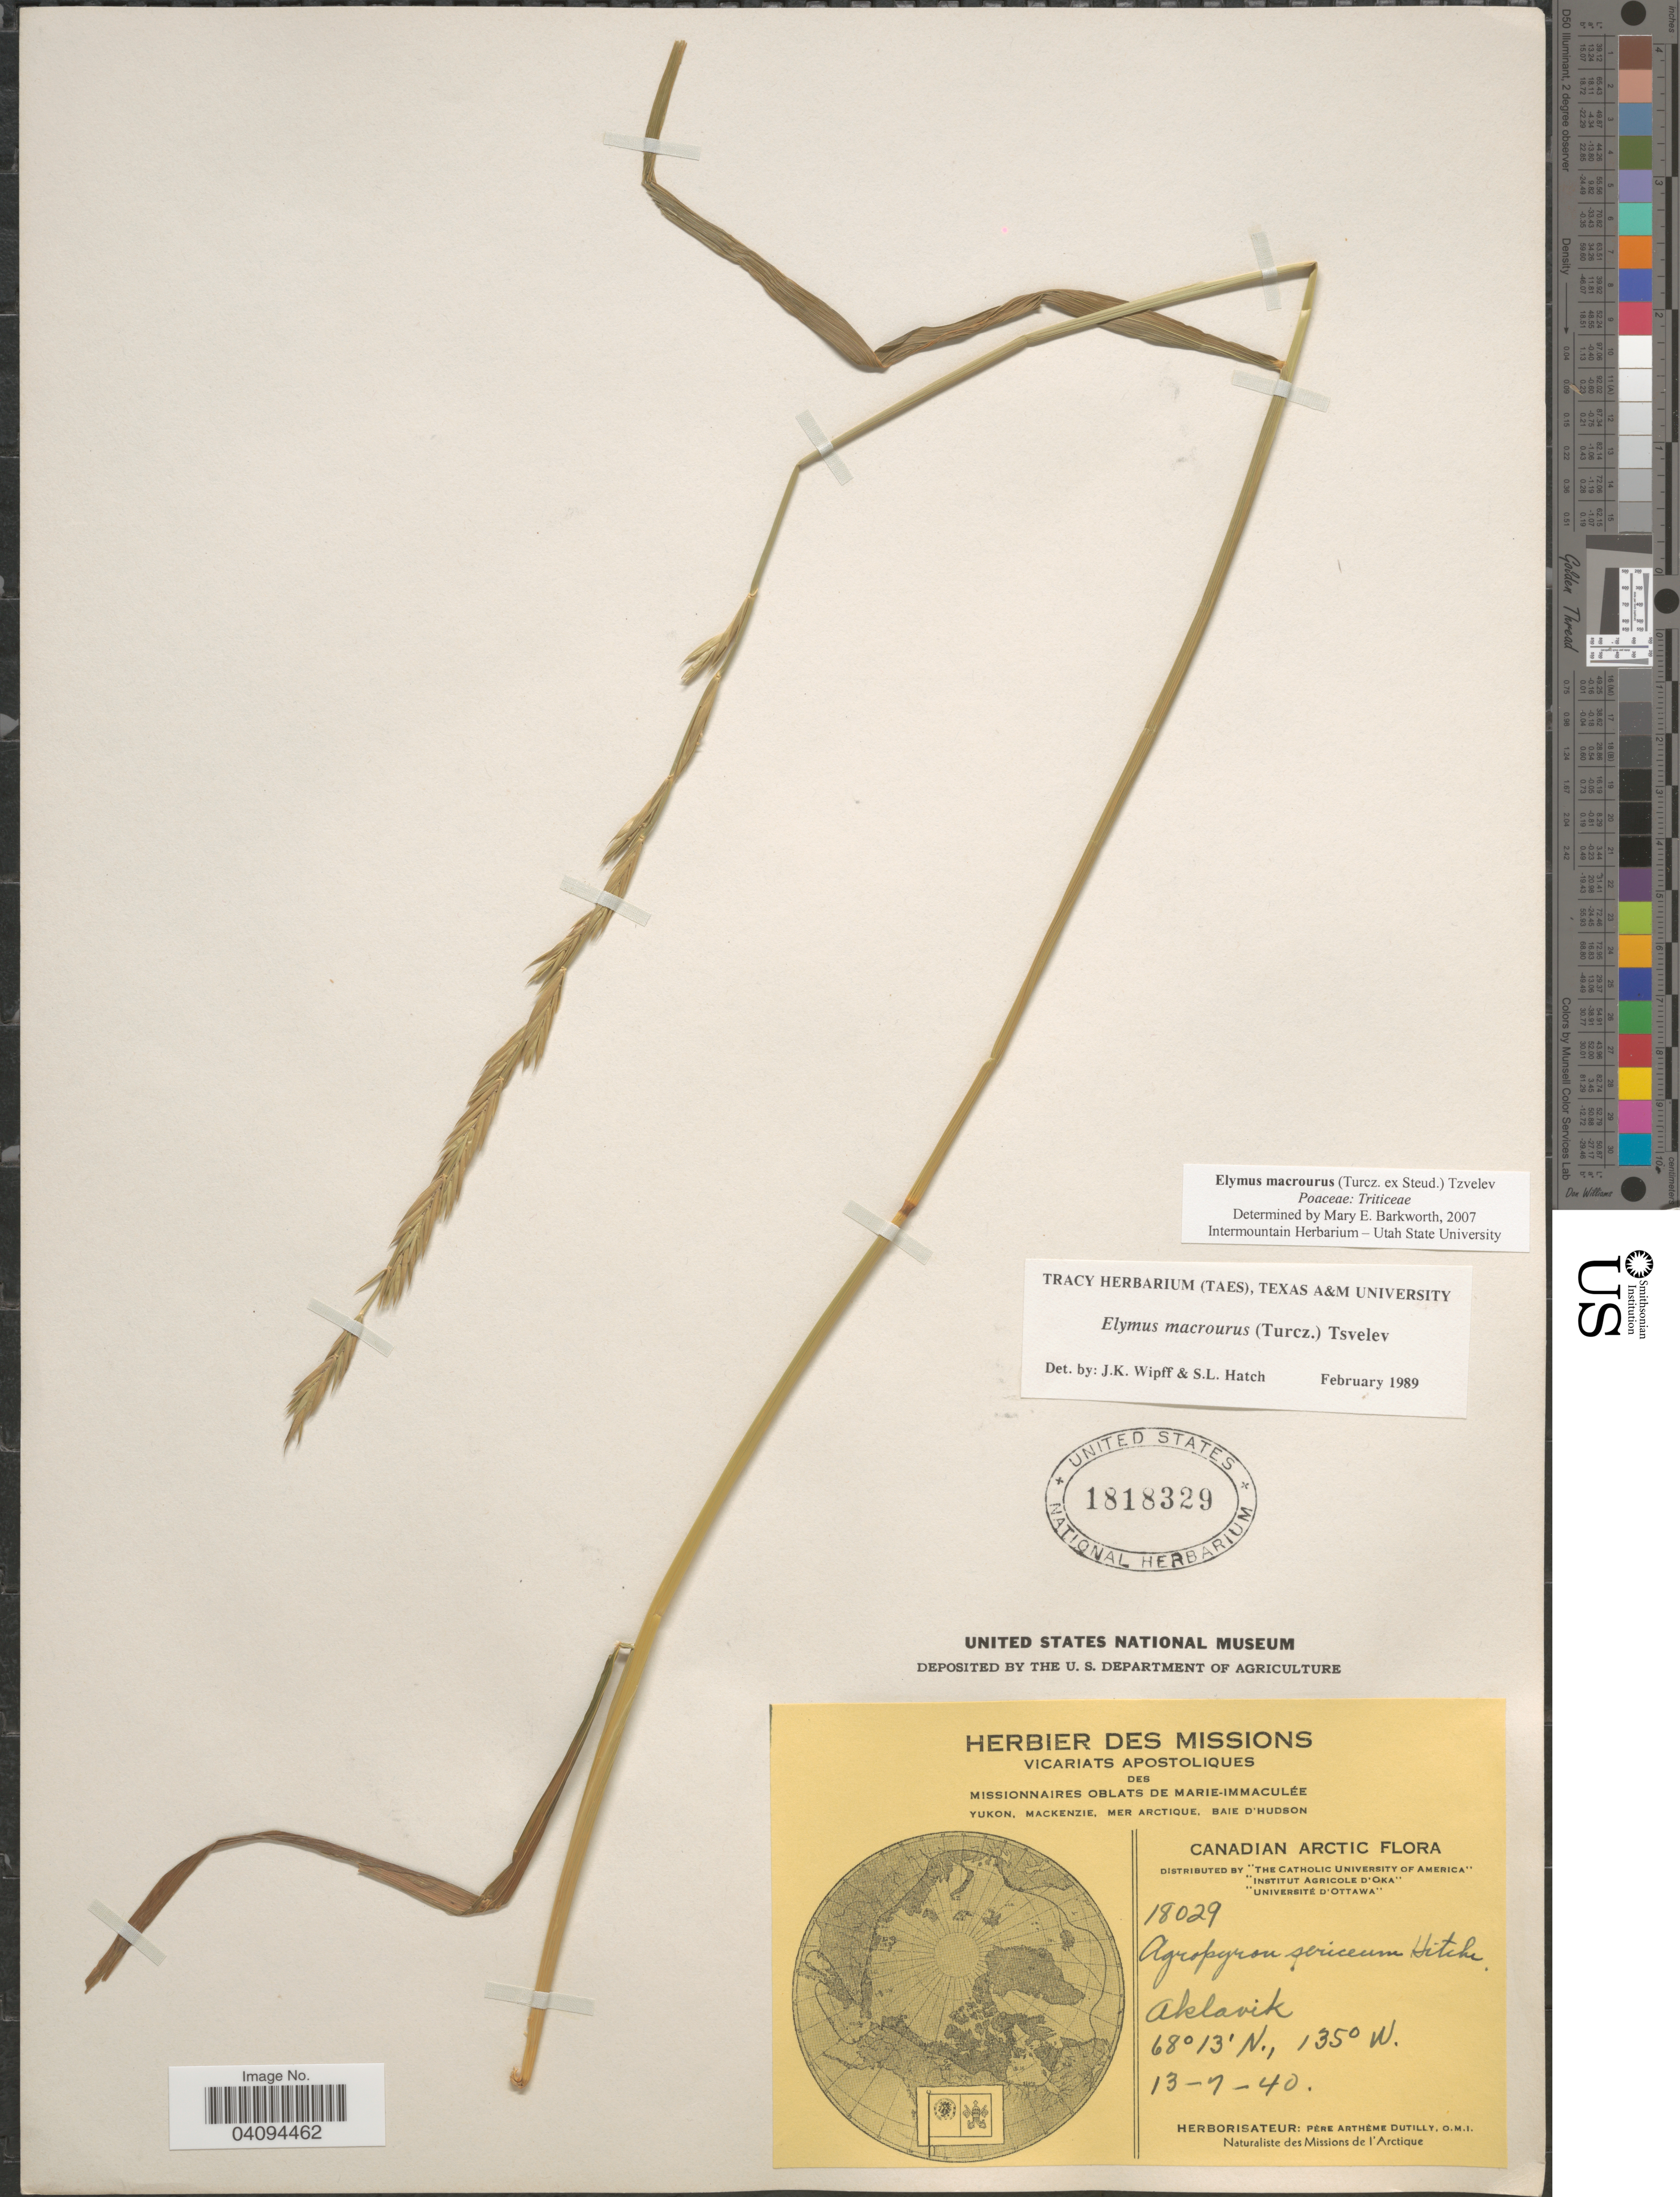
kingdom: Plantae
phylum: Tracheophyta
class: Liliopsida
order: Poales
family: Poaceae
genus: Elymus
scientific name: Elymus macrourus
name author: (Turcz. ex Steud.) Tzvelev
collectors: P. Dutilly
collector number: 18029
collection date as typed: Transcribed d/m/y: 13/7/40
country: Canada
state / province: Northwest Territories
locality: Canadian Arctic. Aklavik. Missions de l'Arctique.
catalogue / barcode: US 1818329